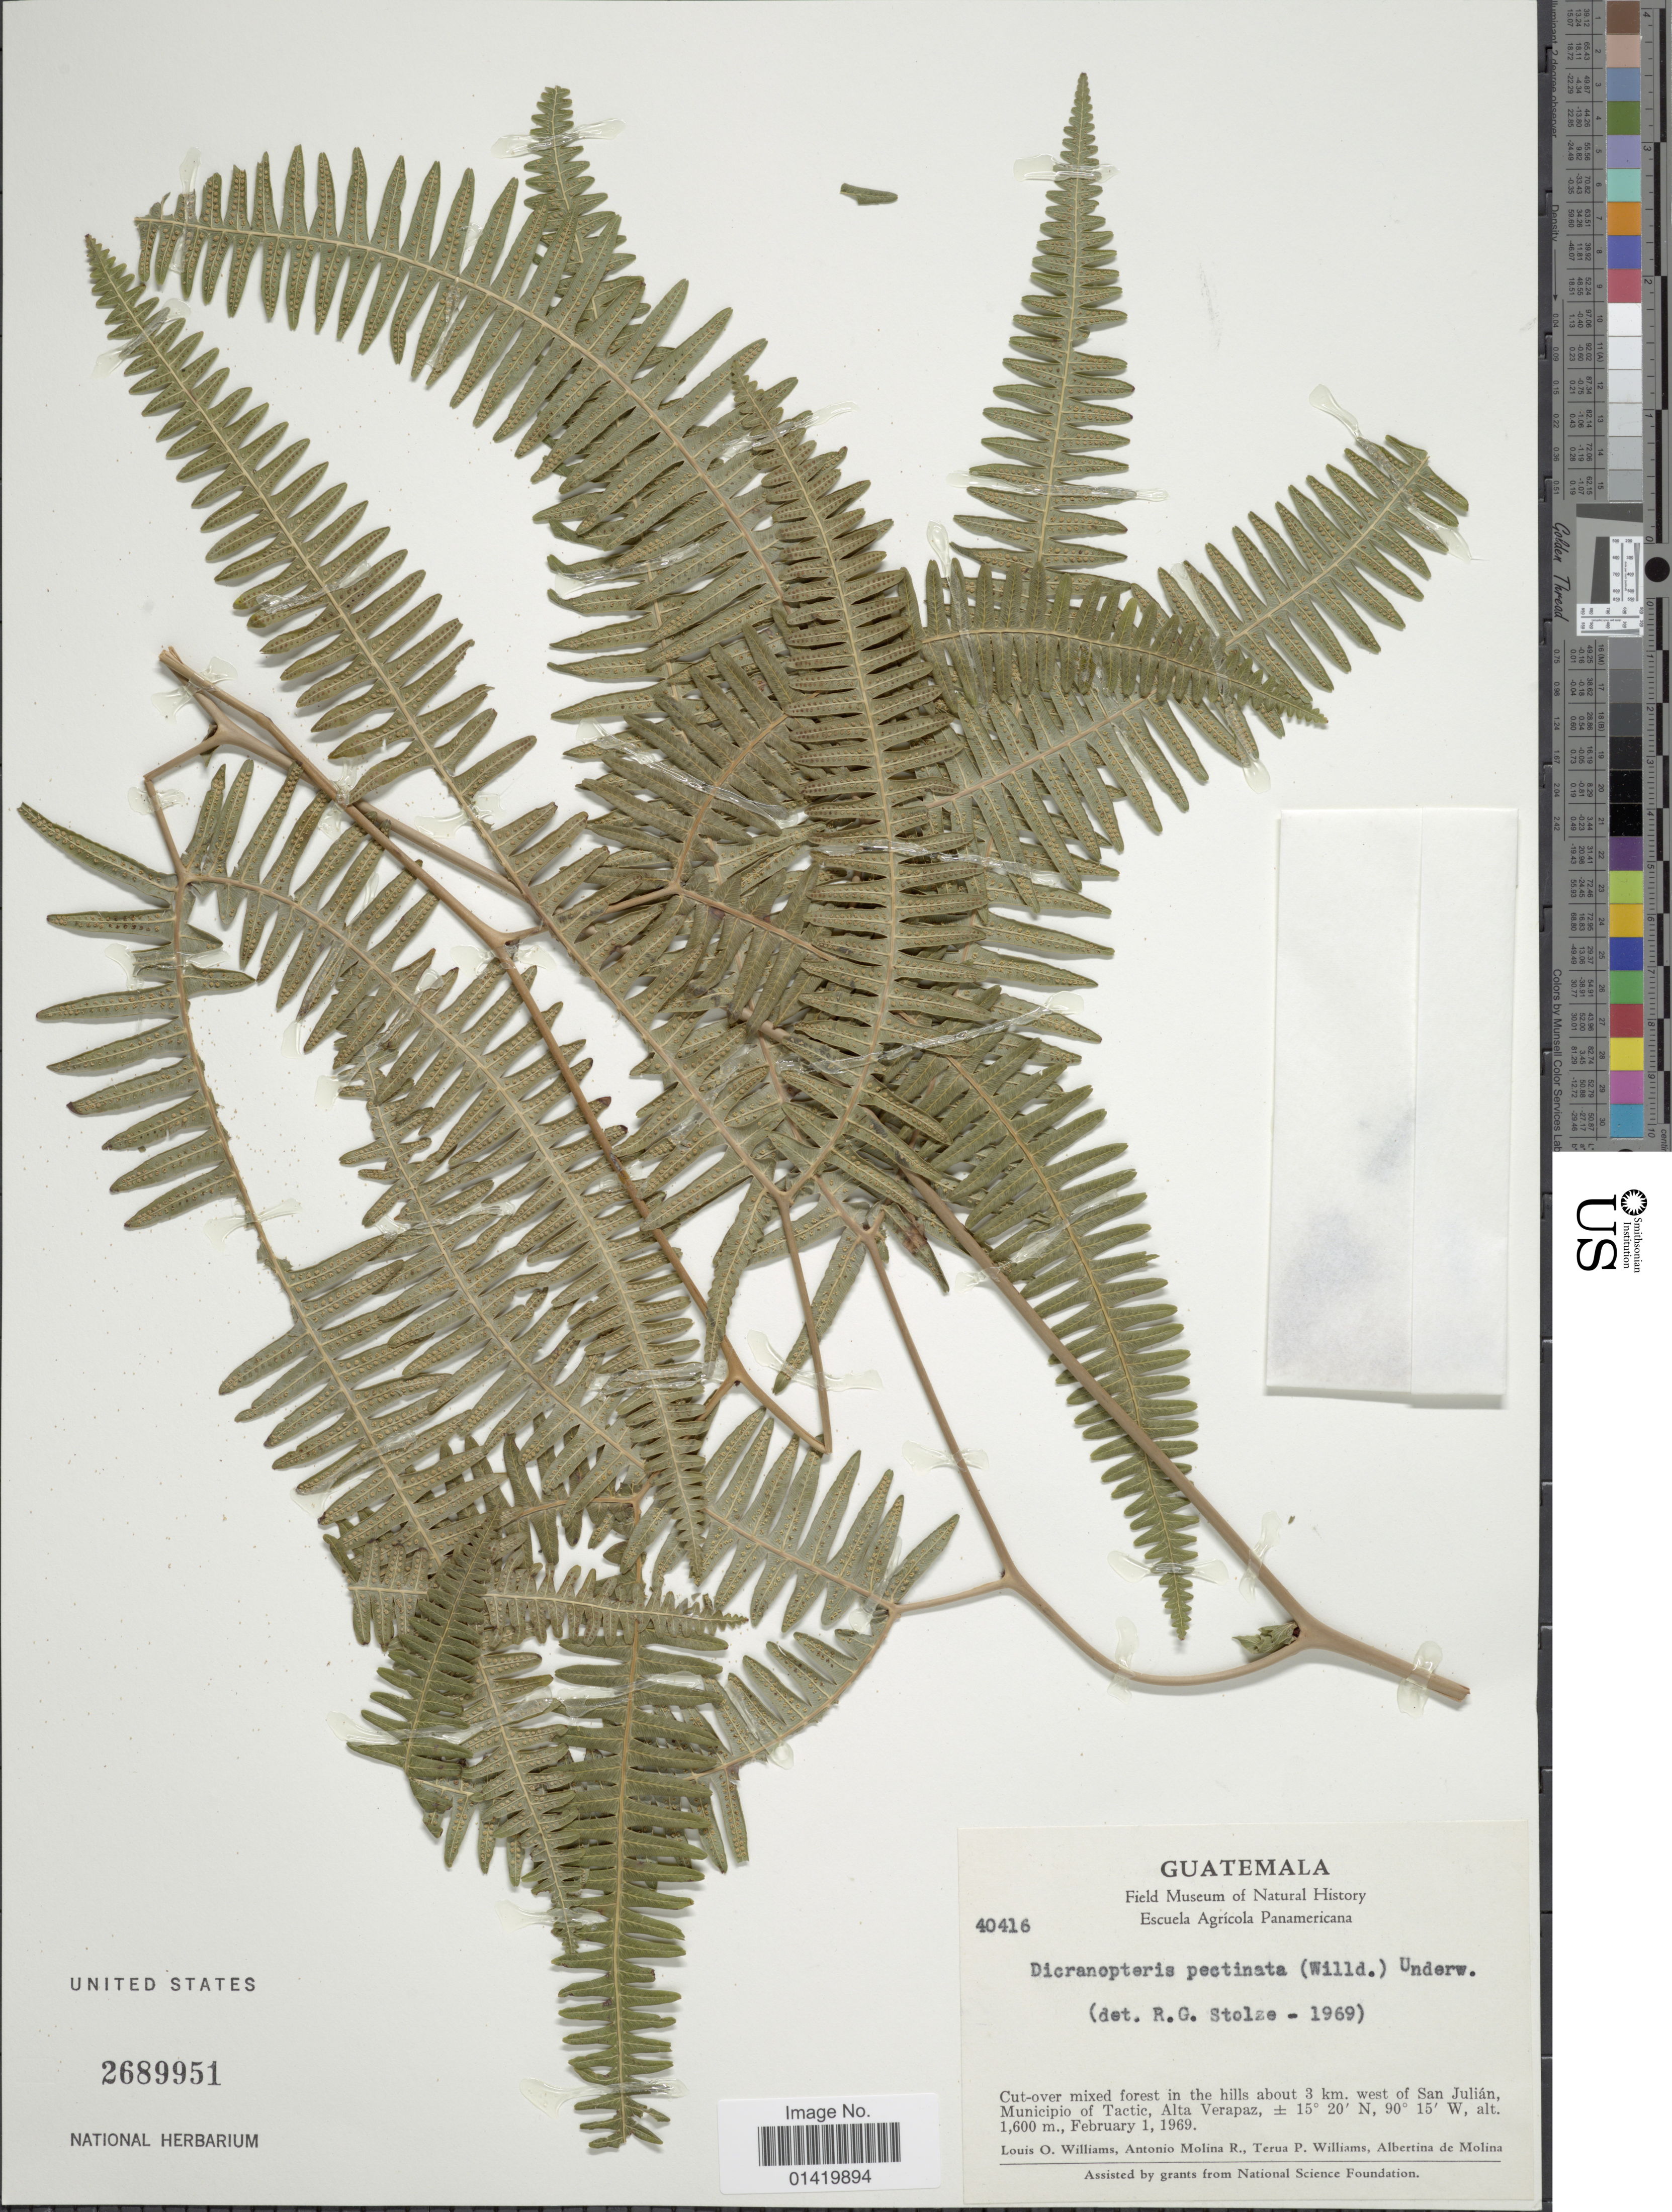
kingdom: Plantae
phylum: Tracheophyta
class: Polypodiopsida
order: Gleicheniales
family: Gleicheniaceae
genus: Gleichenella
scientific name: Gleichenella pectinata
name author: (Willd.) Ching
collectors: L. O. Williams, A. Molina R., T. P. Williams & A. R. Molina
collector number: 40416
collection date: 1969-02-01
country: Guatemala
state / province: Alta Verapaz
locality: Cut-over mixed forest in the nhills about 3 km west of San Julián Municipio of Tactic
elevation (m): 1600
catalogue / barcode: US 2689951